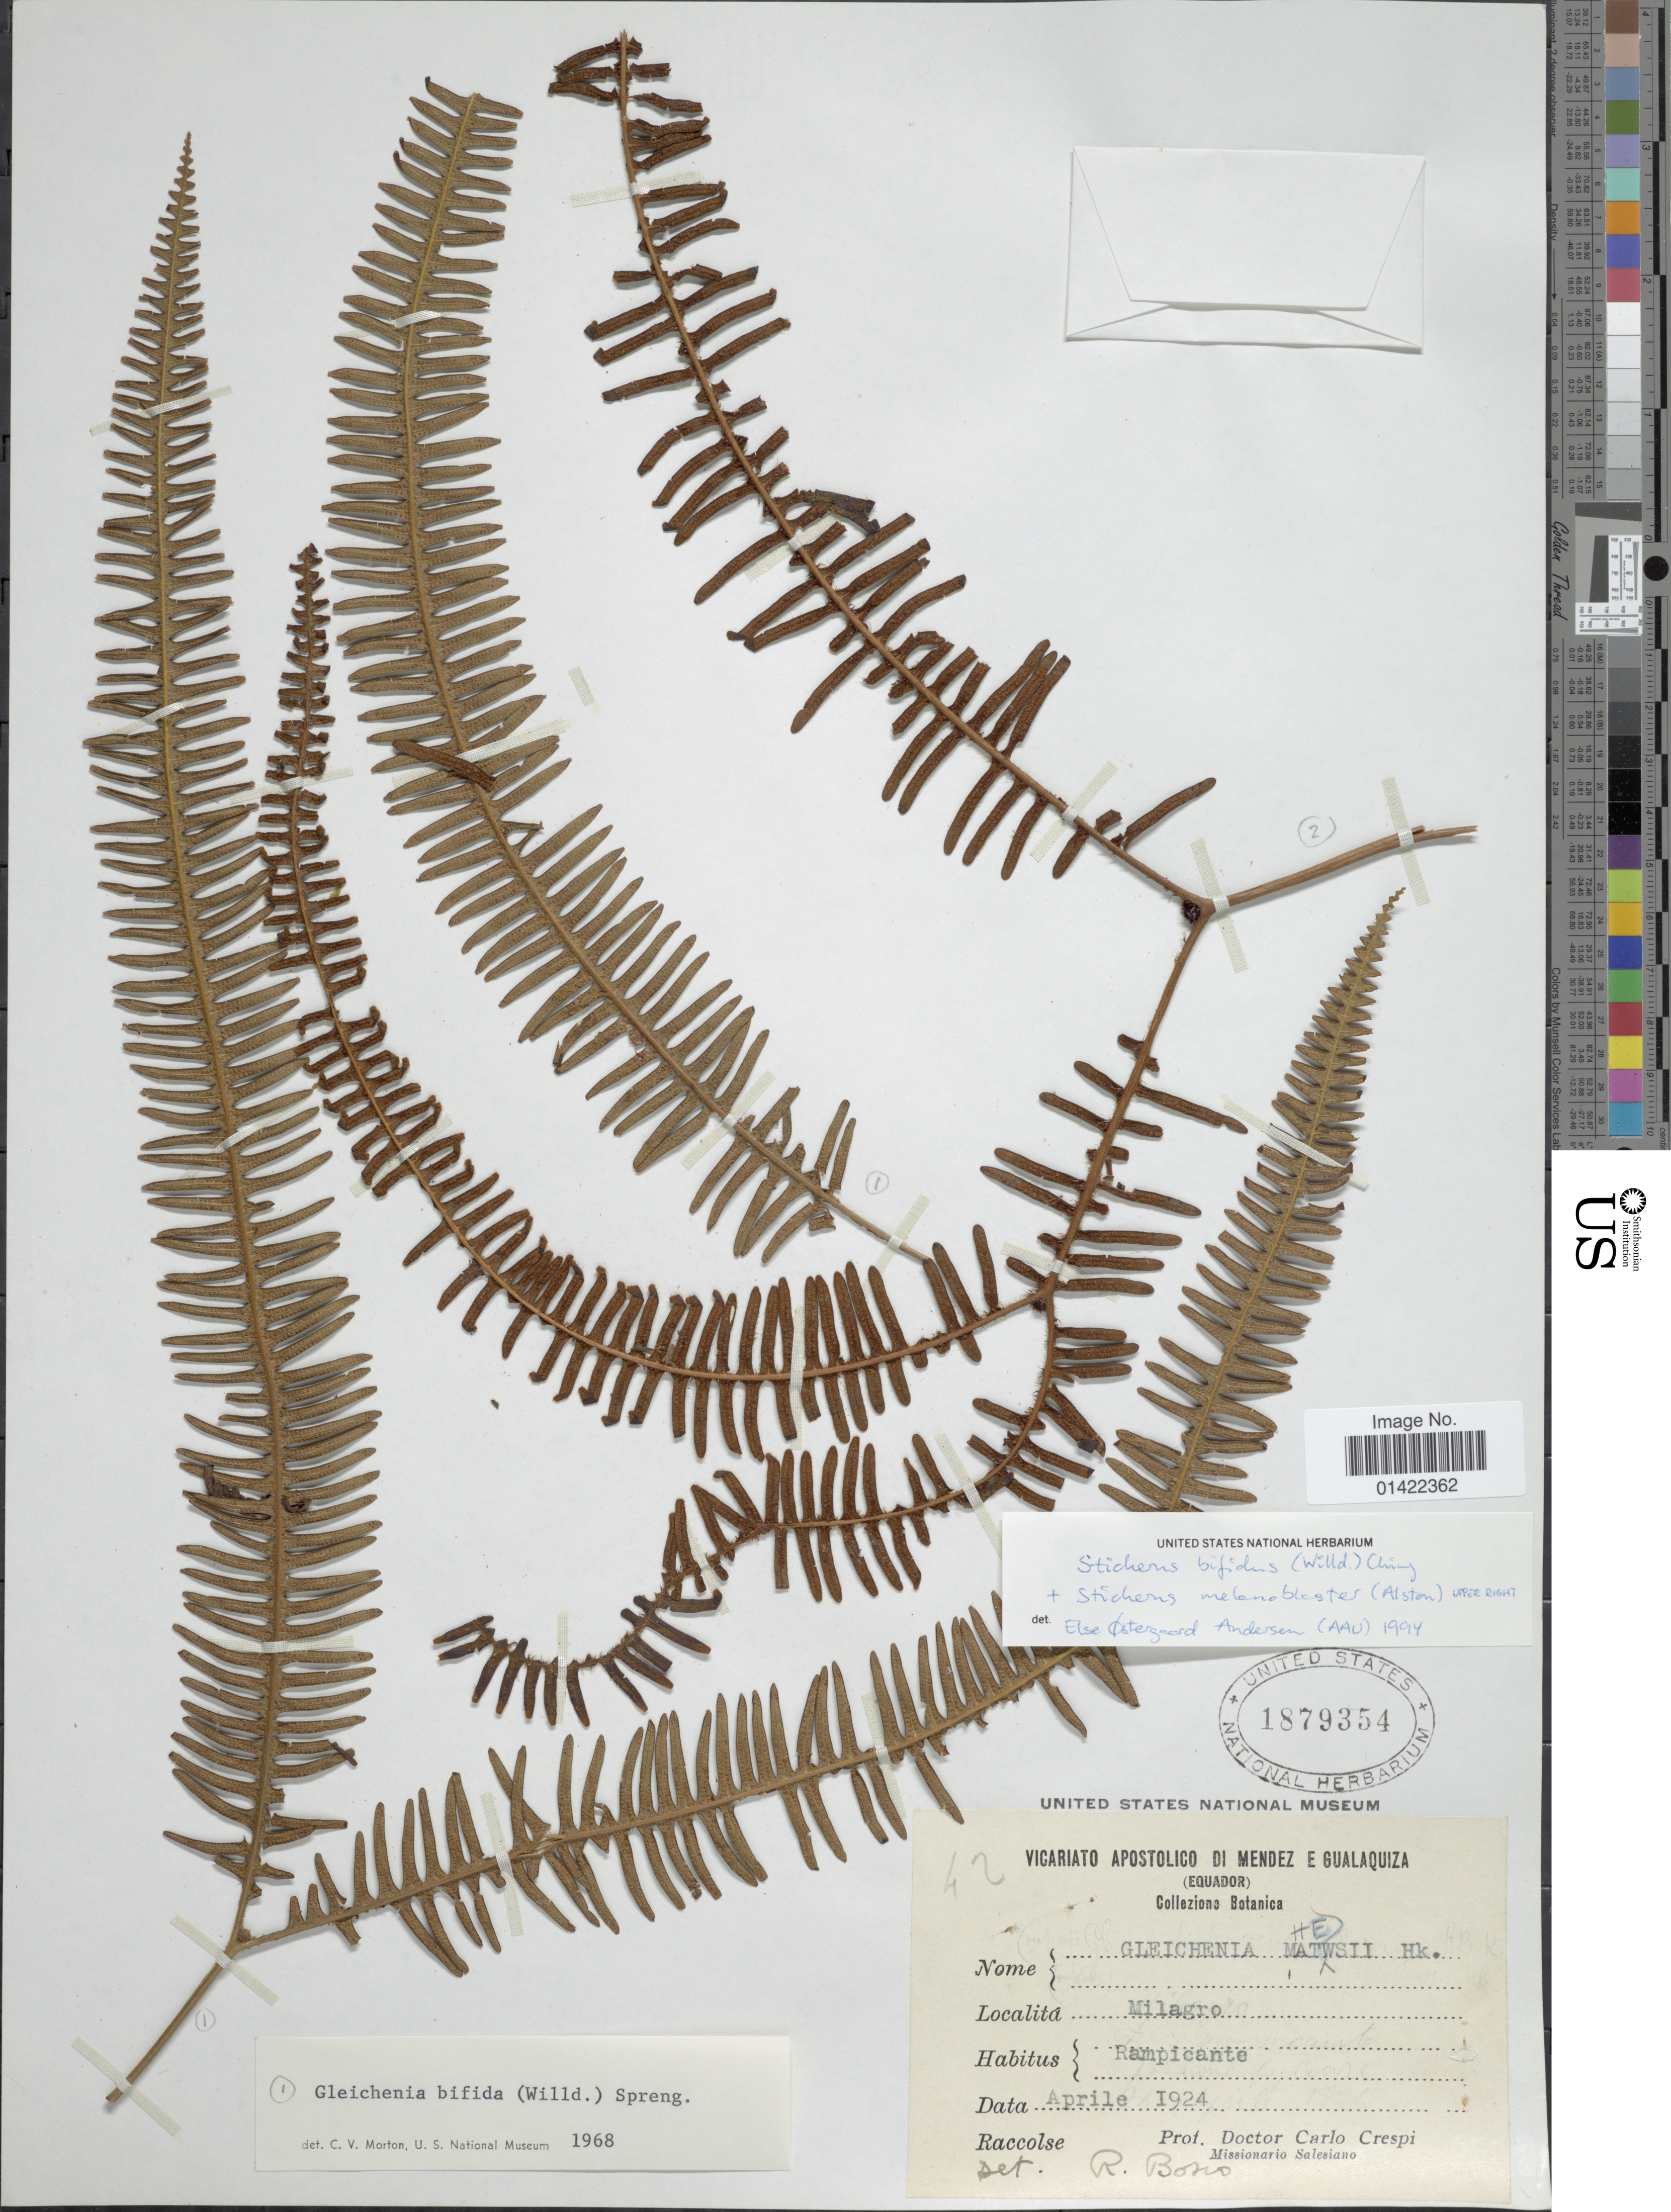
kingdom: Plantae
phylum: Tracheophyta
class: Polypodiopsida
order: Gleicheniales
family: Gleicheniaceae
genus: Sticherus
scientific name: Sticherus melanoblastus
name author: (Alston) E.Ø. Andersen & B. Øllg.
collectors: C. Crespi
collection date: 1924-04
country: Ecuador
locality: Milagro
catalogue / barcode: US 1879354